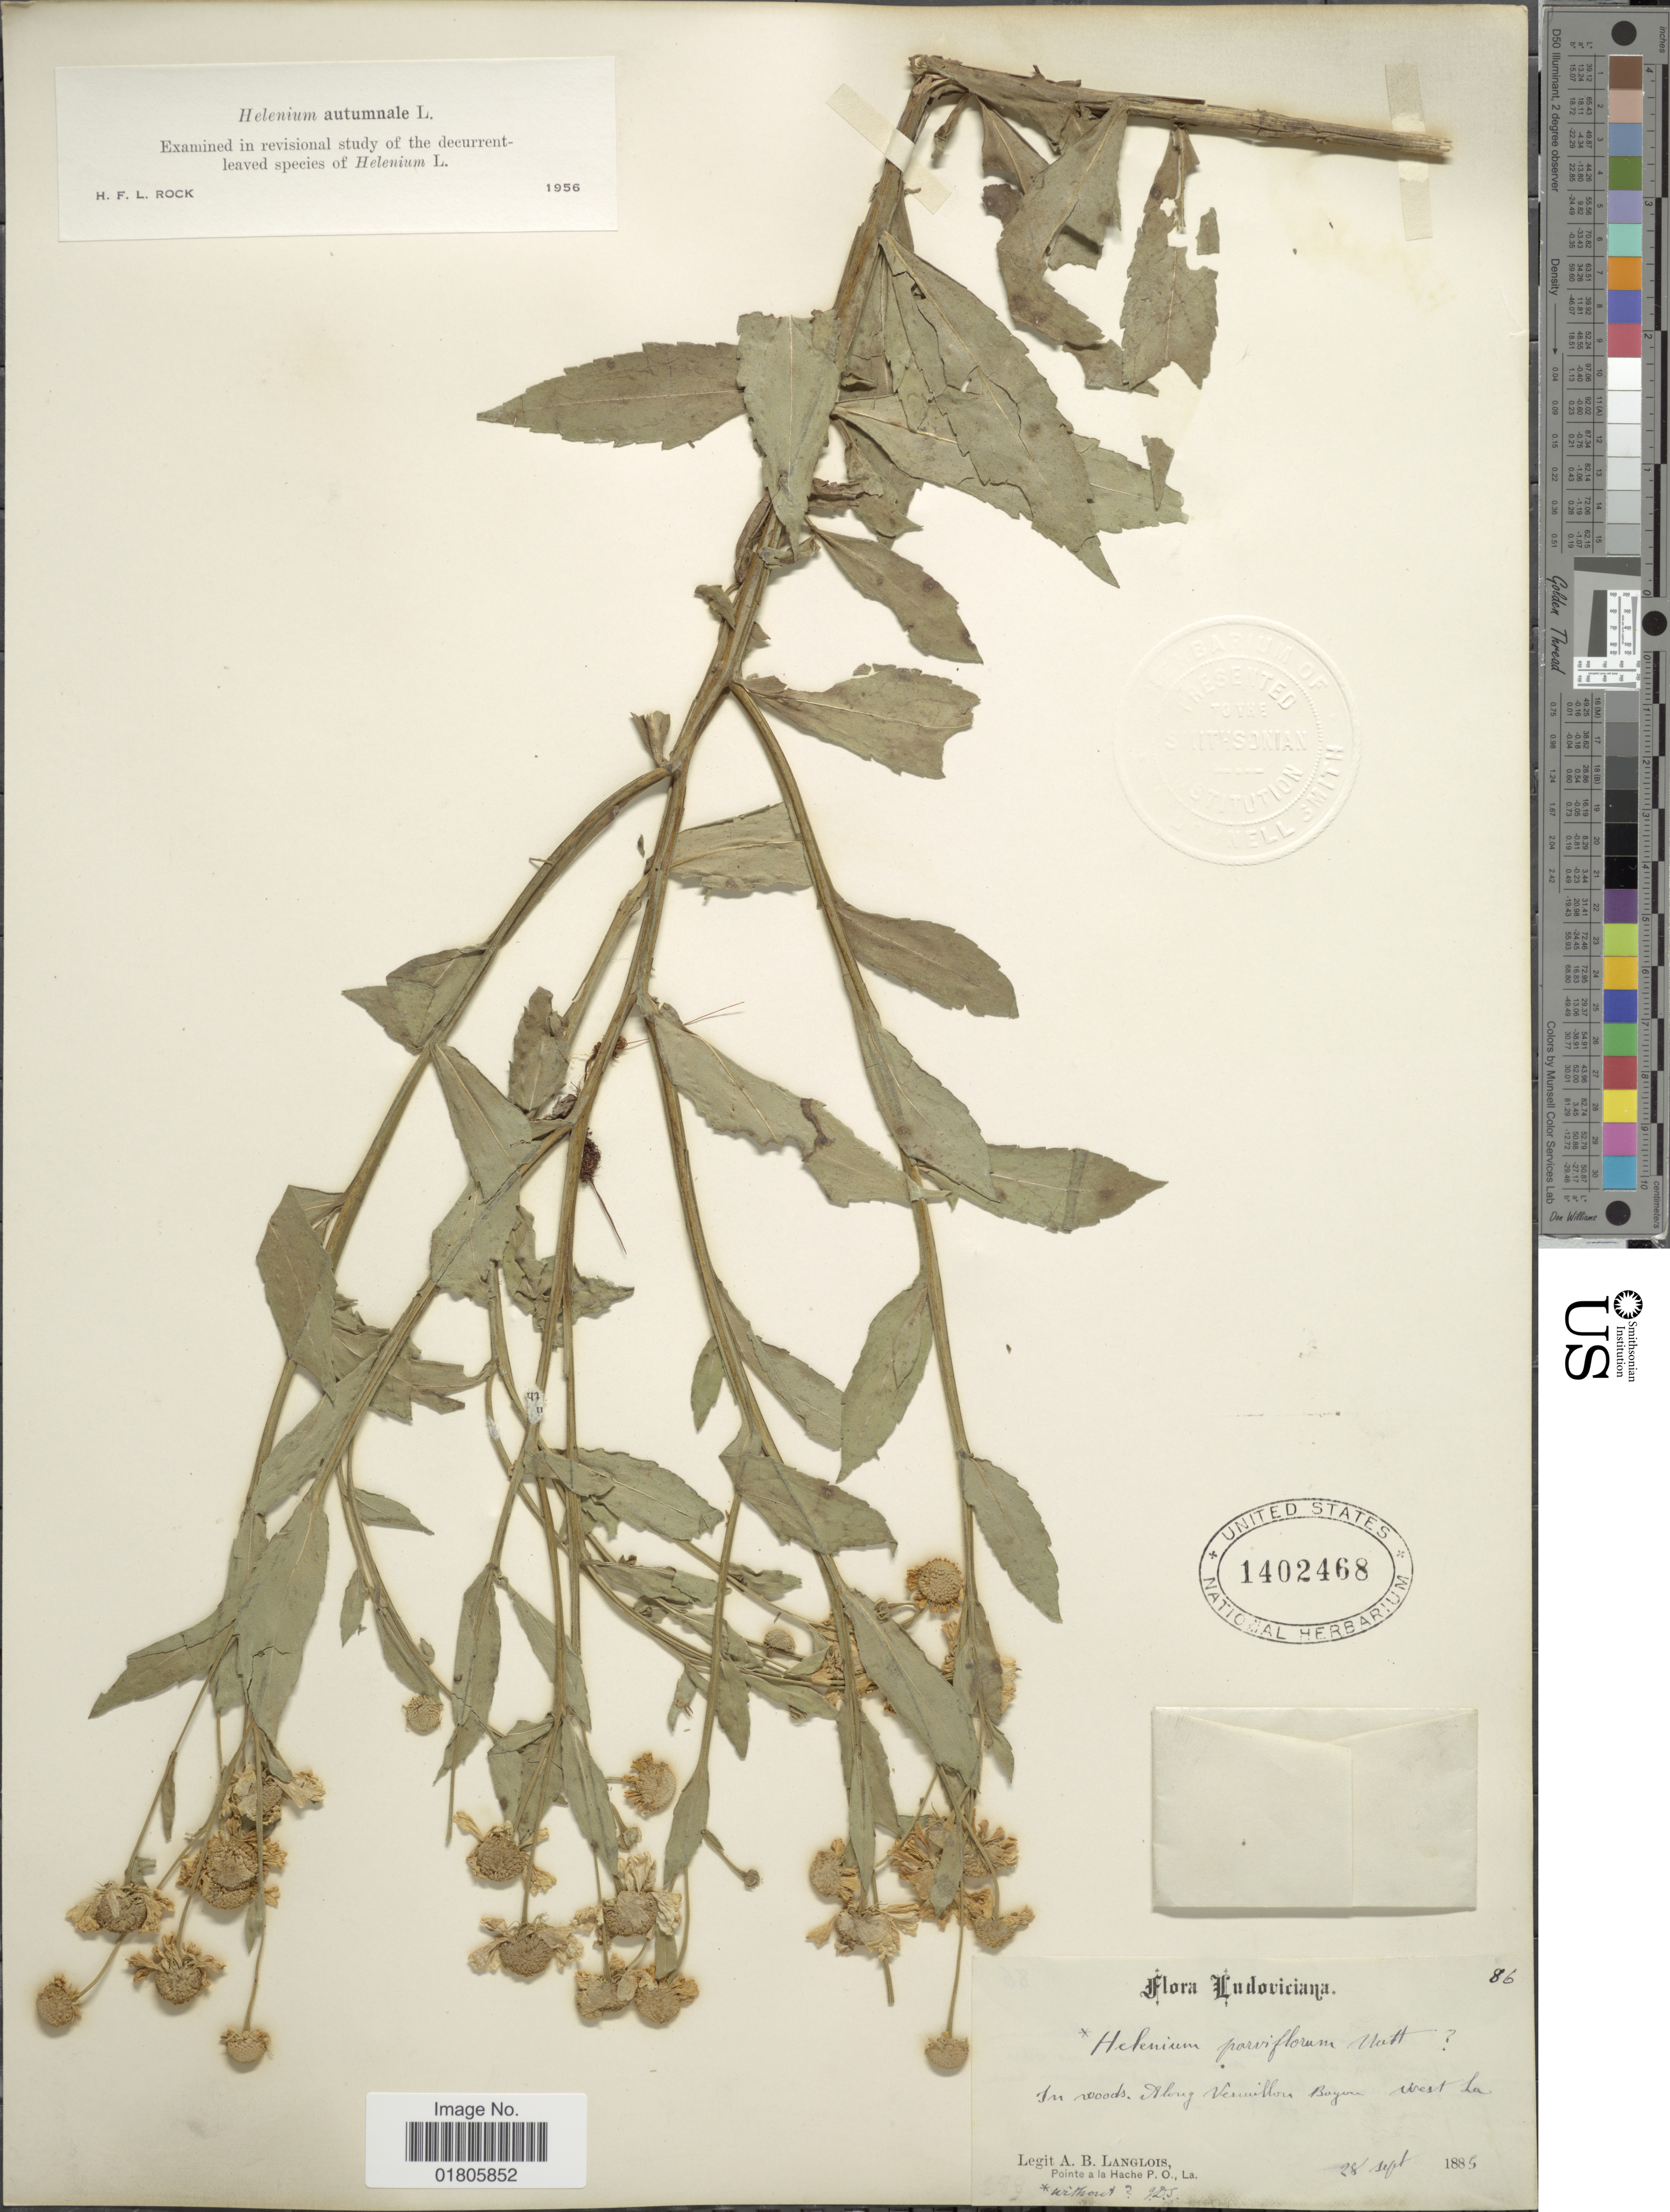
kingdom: Plantae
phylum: Tracheophyta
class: Magnoliopsida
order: Asterales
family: Asteraceae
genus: Helenium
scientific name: Helenium autumnale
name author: L.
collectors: A. Langlois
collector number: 86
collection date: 1889-09-28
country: United States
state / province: Louisiana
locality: Along Vermilion Bayou, West La.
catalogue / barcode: US 1402468